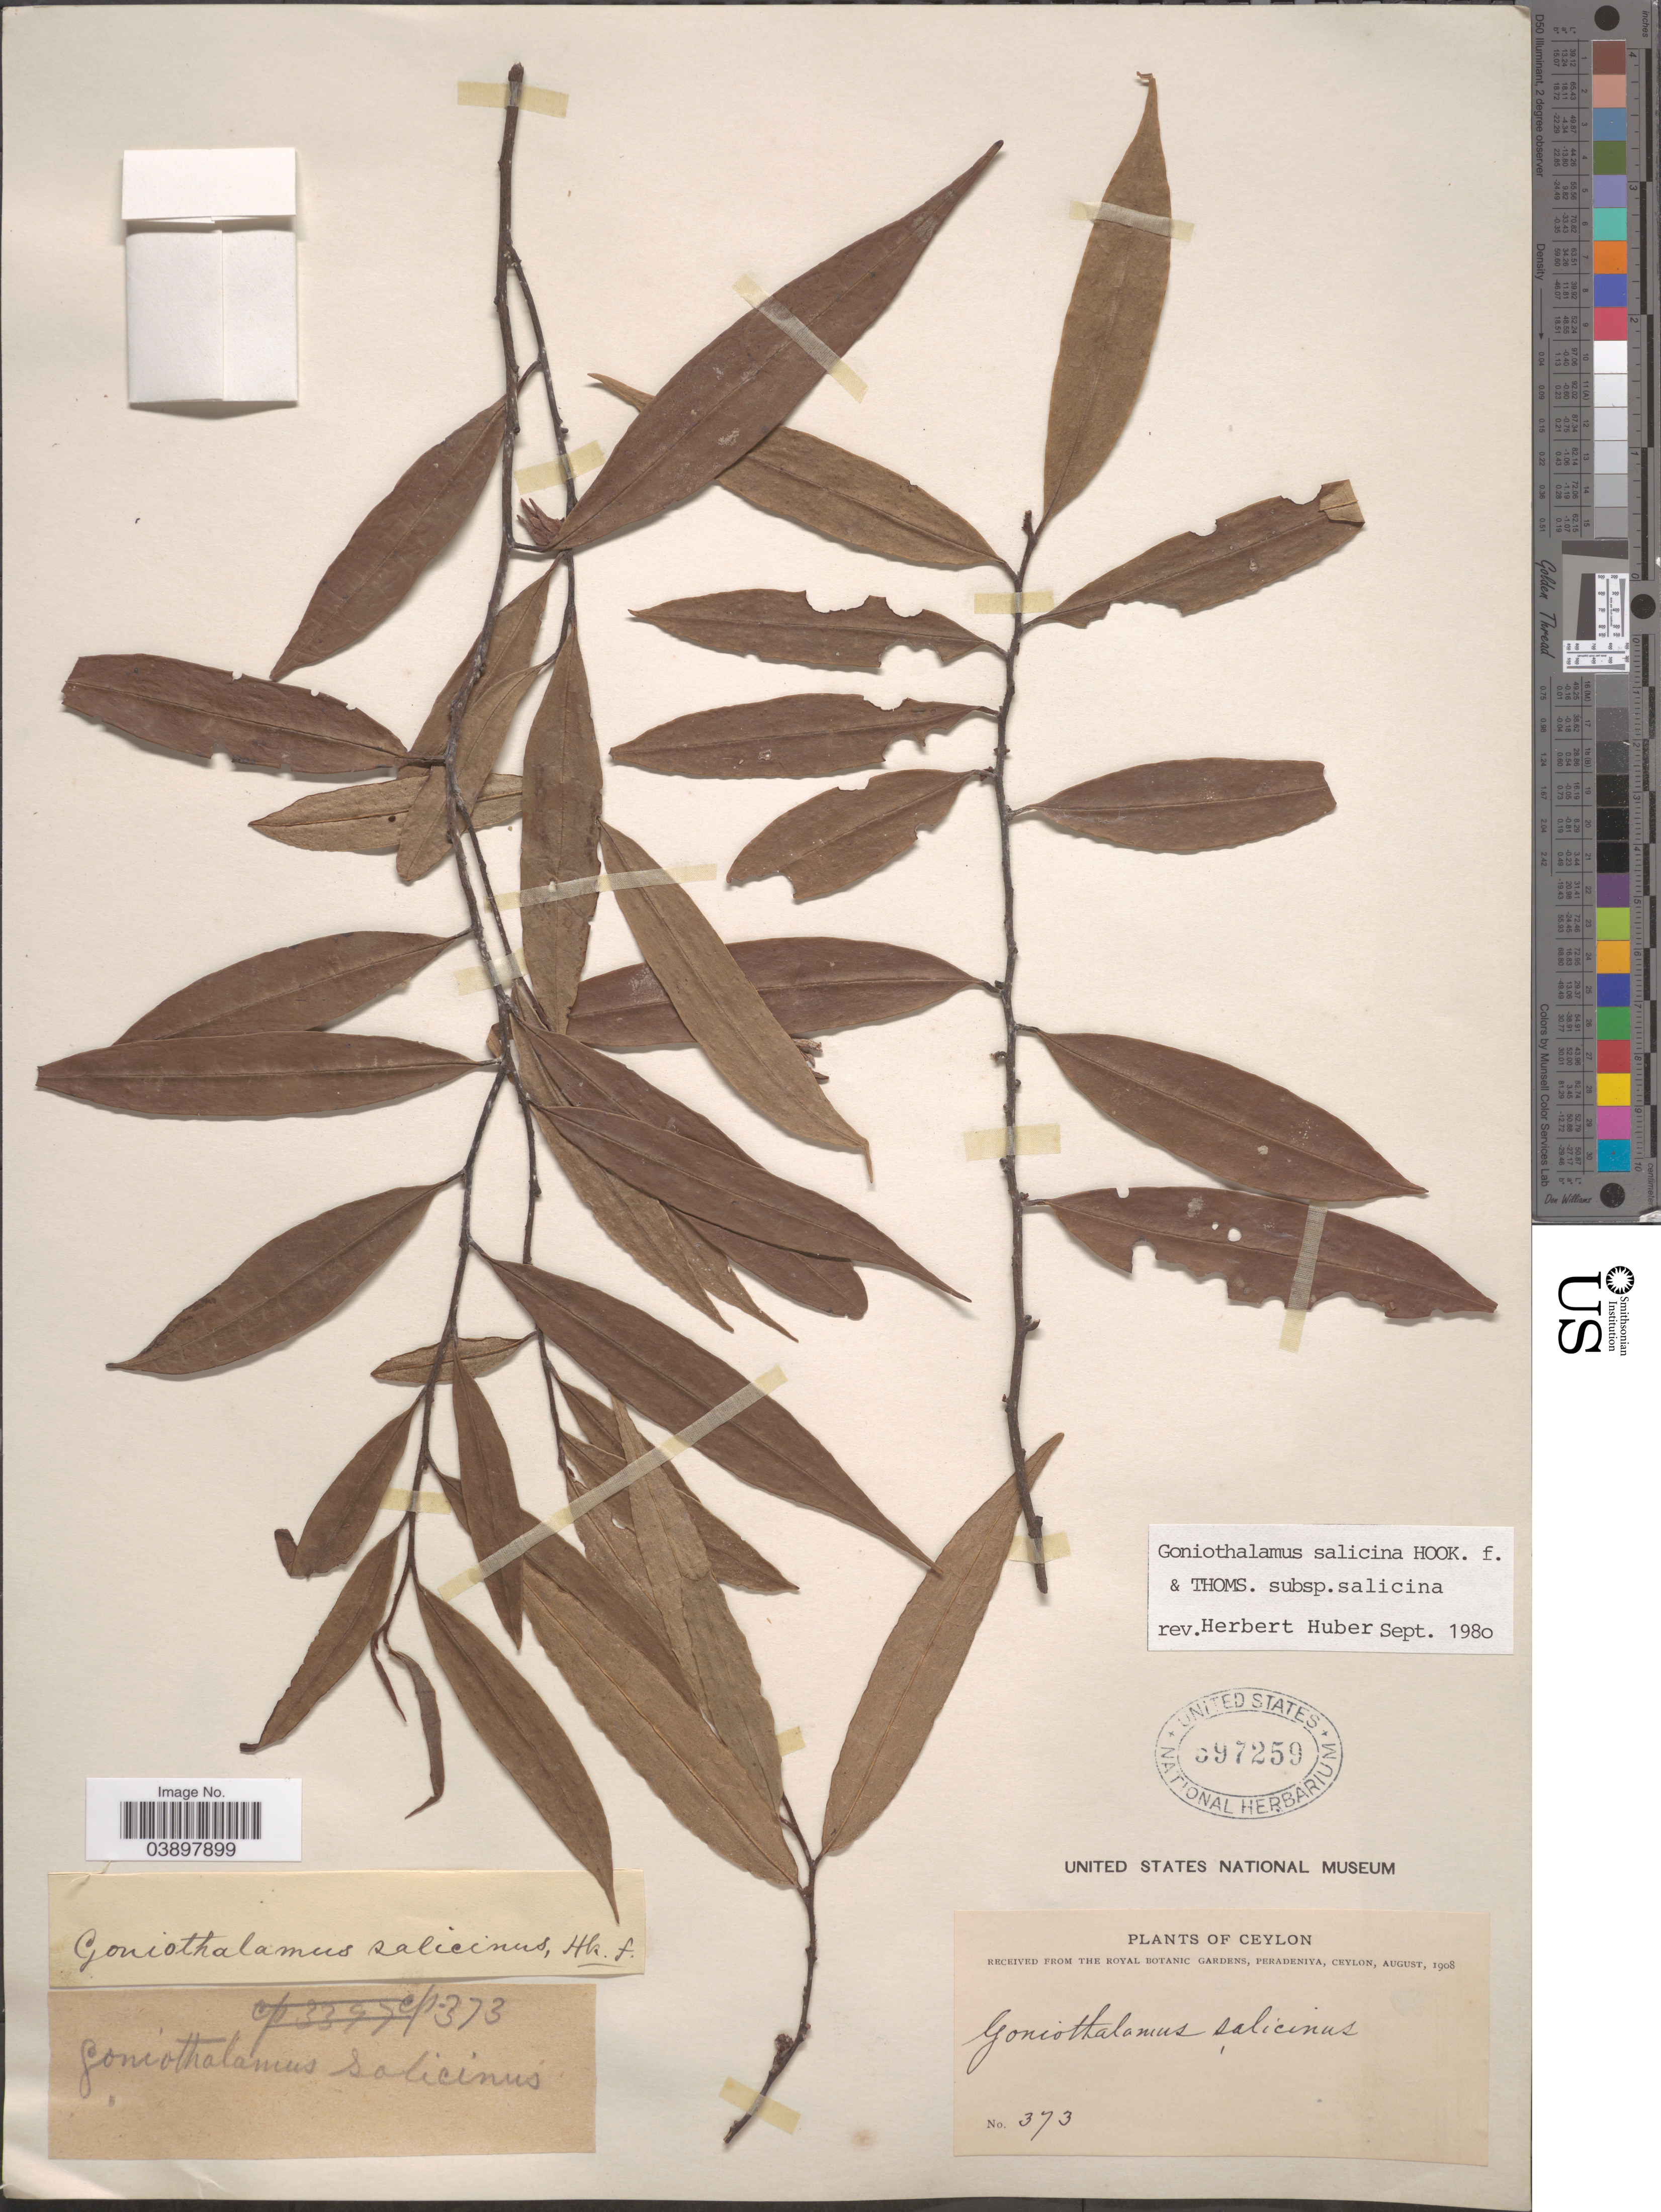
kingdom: Plantae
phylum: Tracheophyta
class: Magnoliopsida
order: Magnoliales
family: Annonaceae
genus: Goniothalamus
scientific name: Goniothalamus salicinus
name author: Hook. f. & Thomson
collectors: ex herb. Royal Botanic Gardens, Peradeniya, Ceylon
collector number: Cp373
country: Sri Lanka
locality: Ceylon.